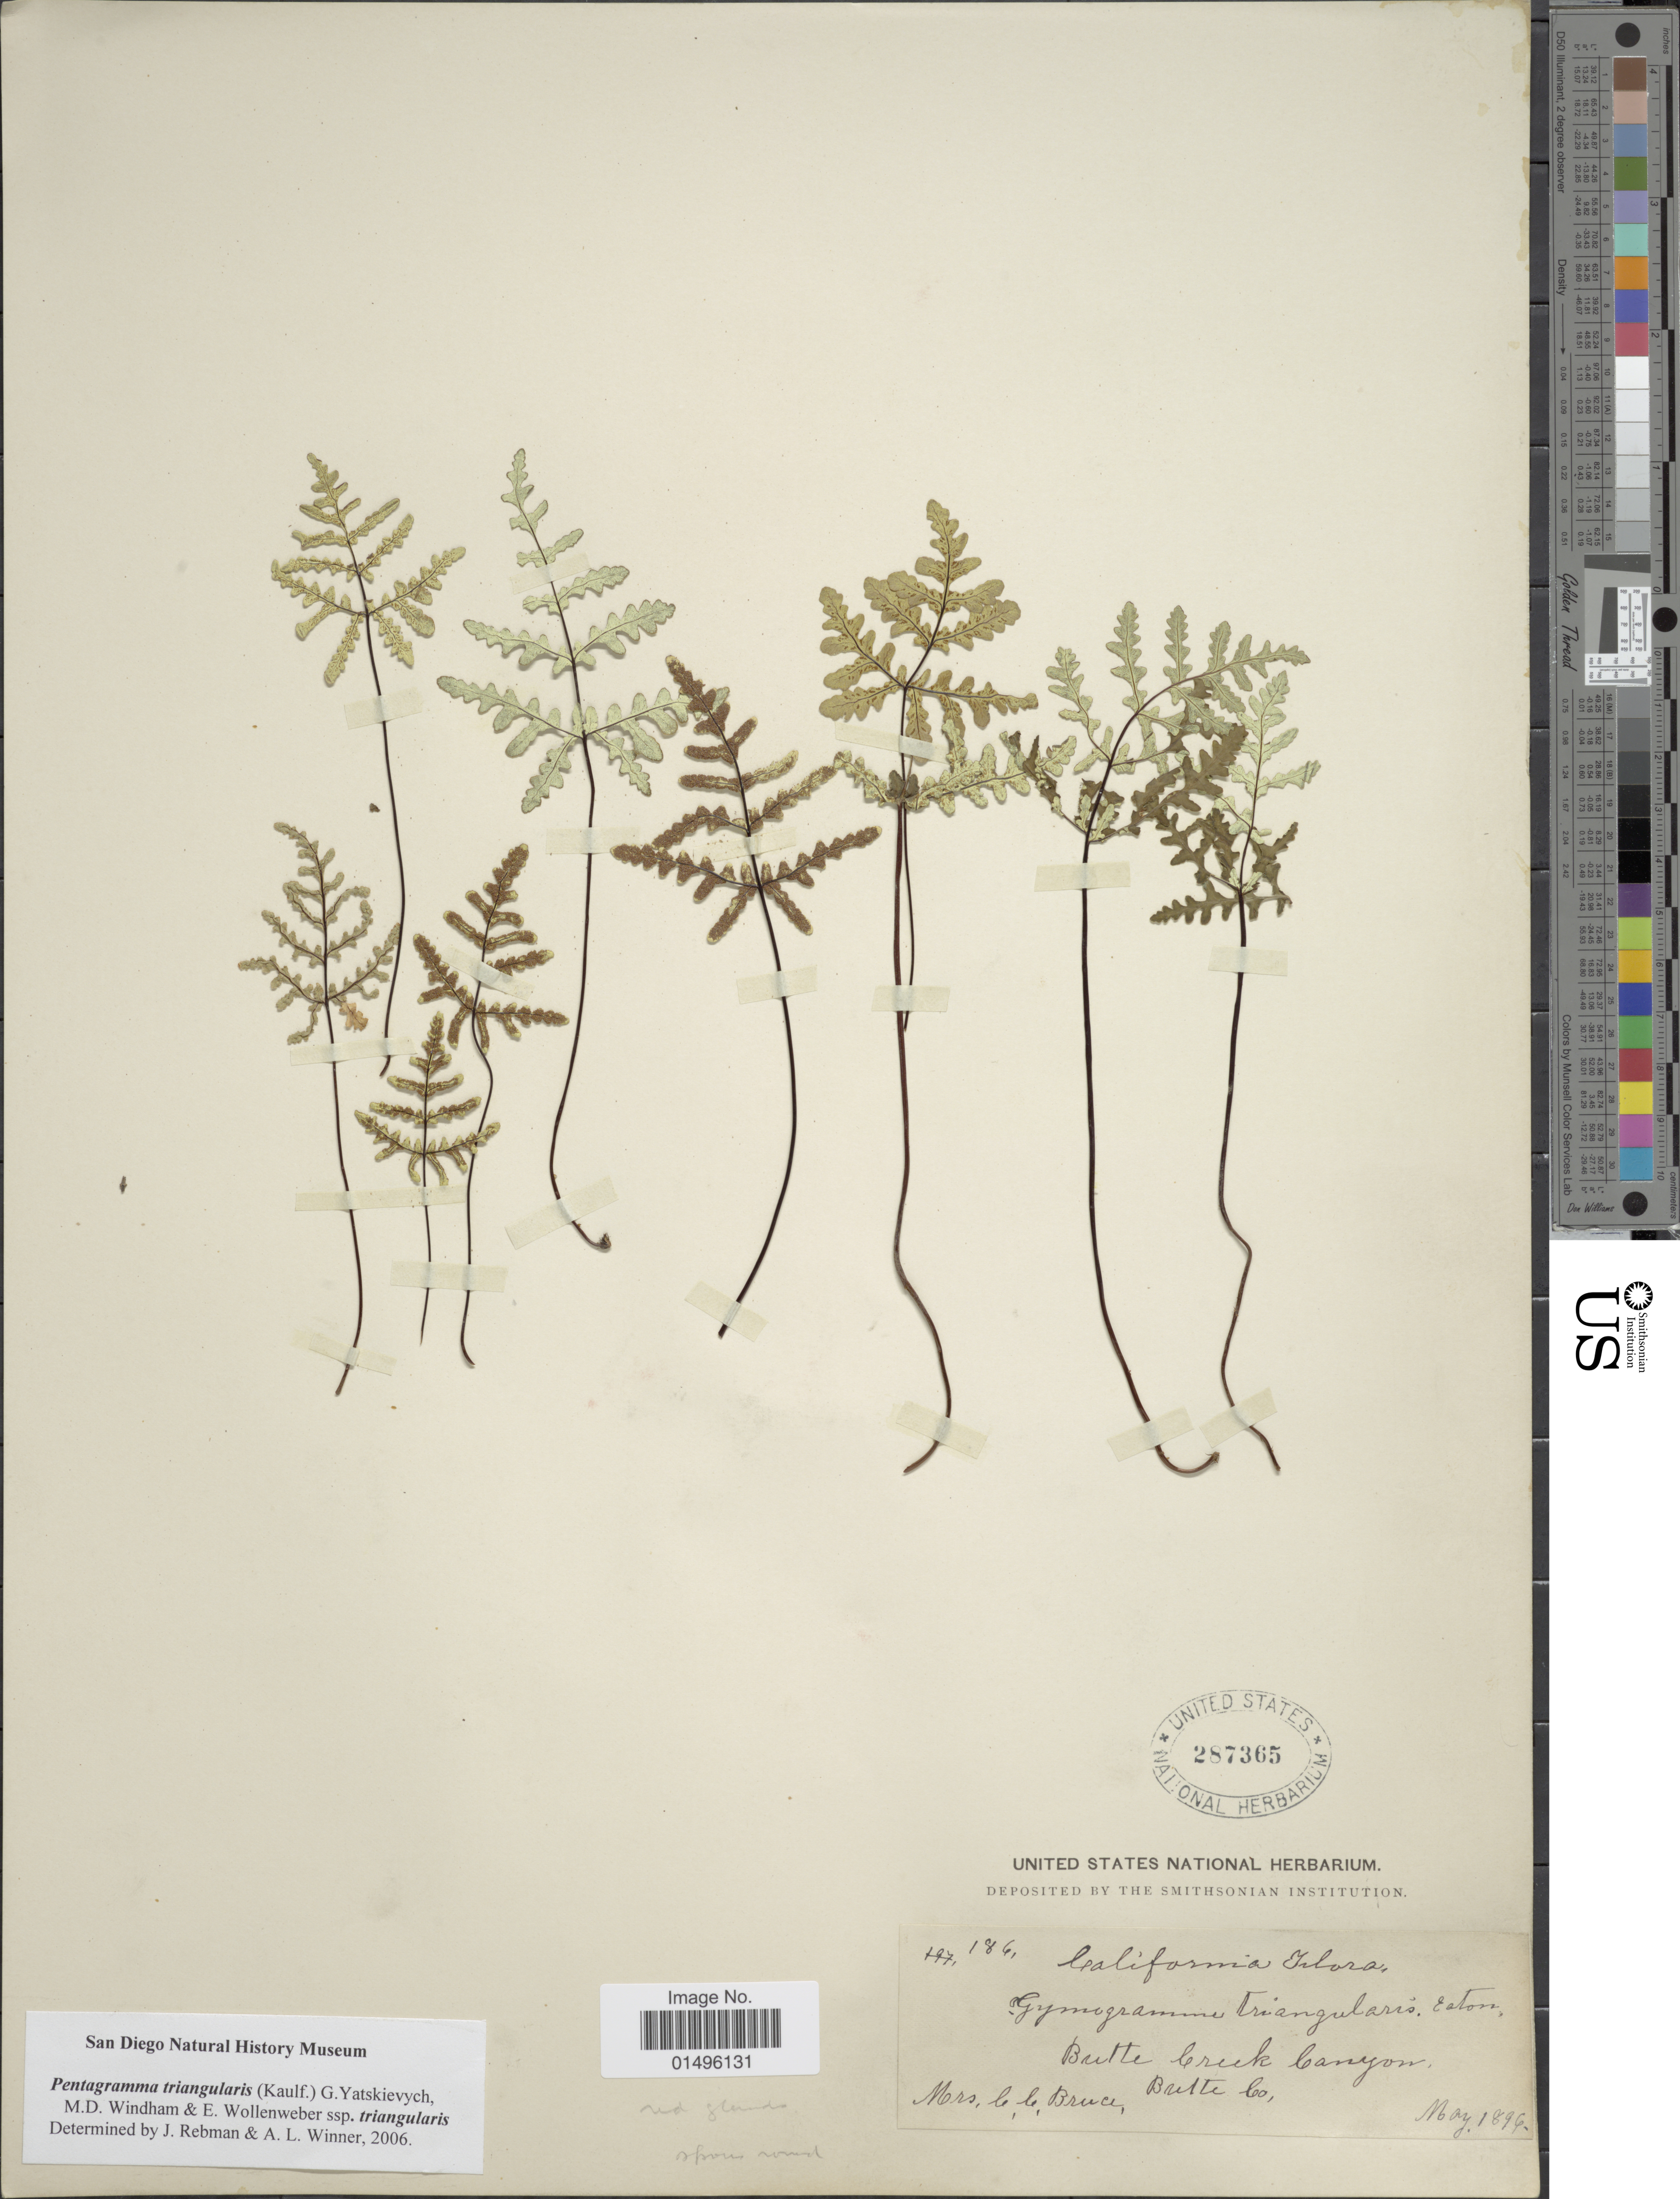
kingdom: Plantae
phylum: Tracheophyta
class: Polypodiopsida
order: Polypodiales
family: Pteridaceae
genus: Pentagramma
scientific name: Pentagramma triangularis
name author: (Kaulf.) Yatsk. et al.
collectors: C. Bruce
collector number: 186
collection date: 1896-05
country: United States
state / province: California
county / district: Butte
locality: California, Butte Creek Canyon. Butte Co.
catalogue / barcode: US 287365